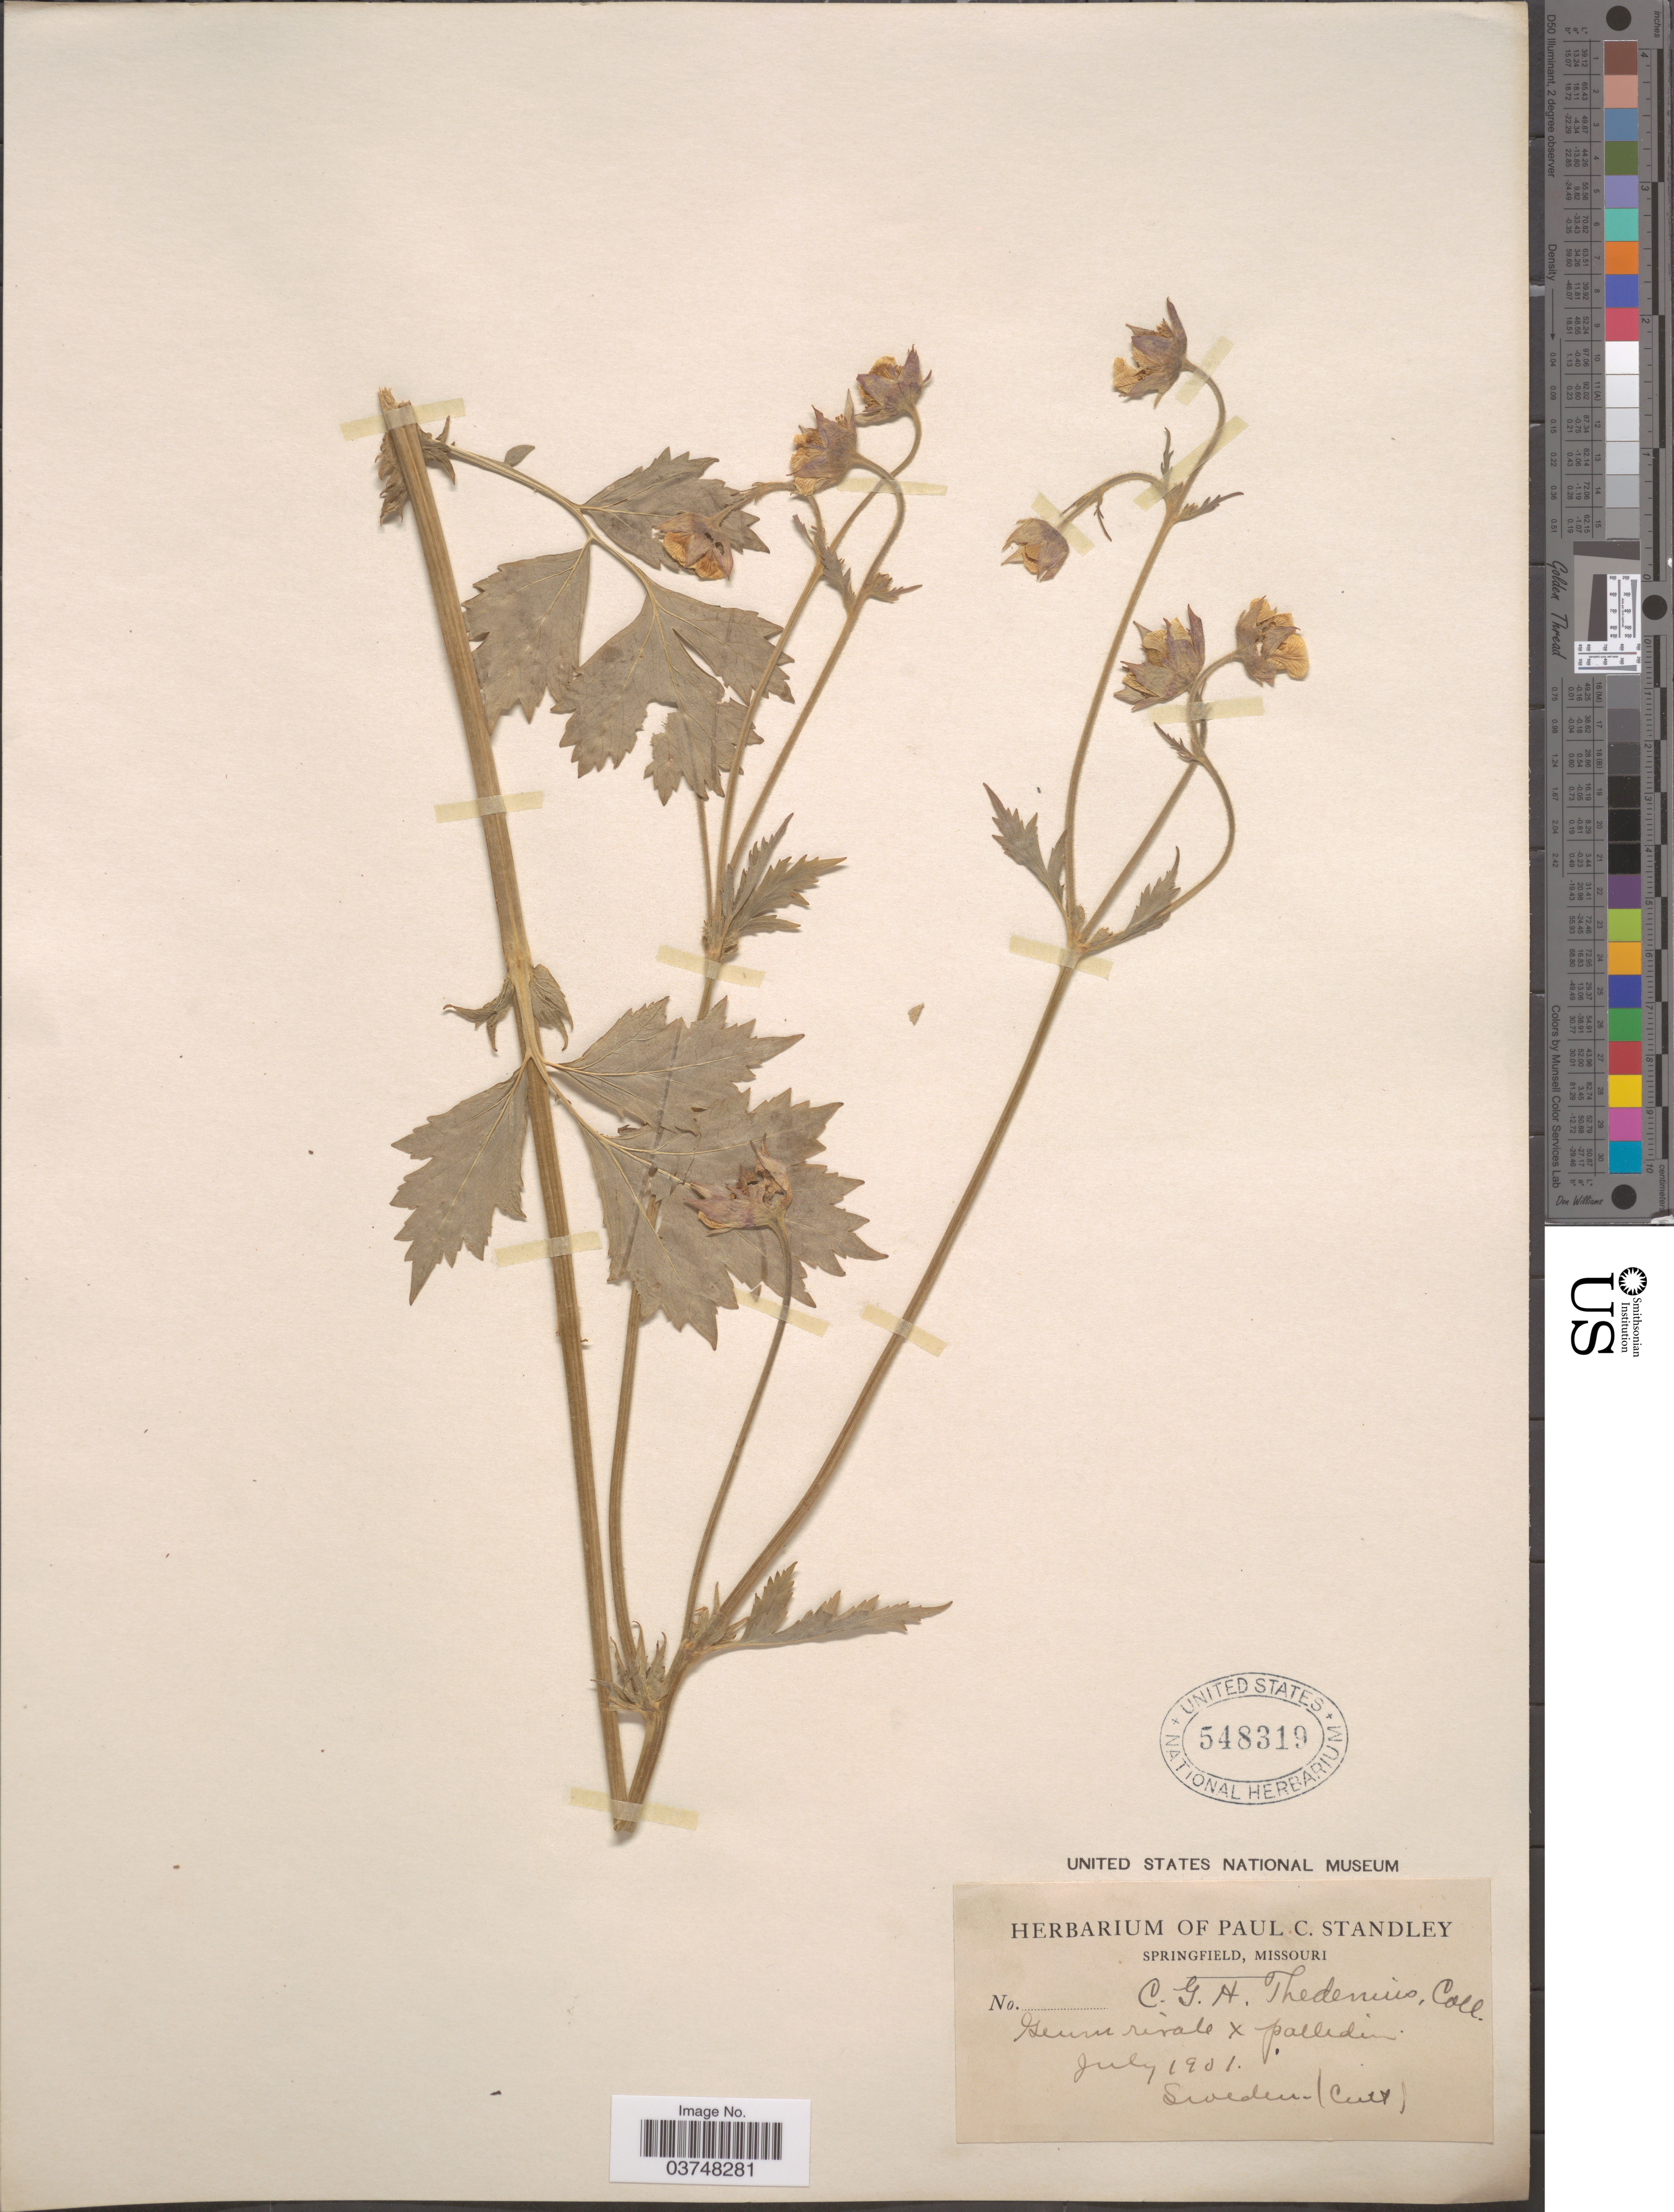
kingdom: Plantae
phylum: Tracheophyta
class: Magnoliopsida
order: Rosales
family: Rosaceae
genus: Geum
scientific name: Geum sp.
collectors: C. Thedenius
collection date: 1901-07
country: Sweden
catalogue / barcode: US 548319